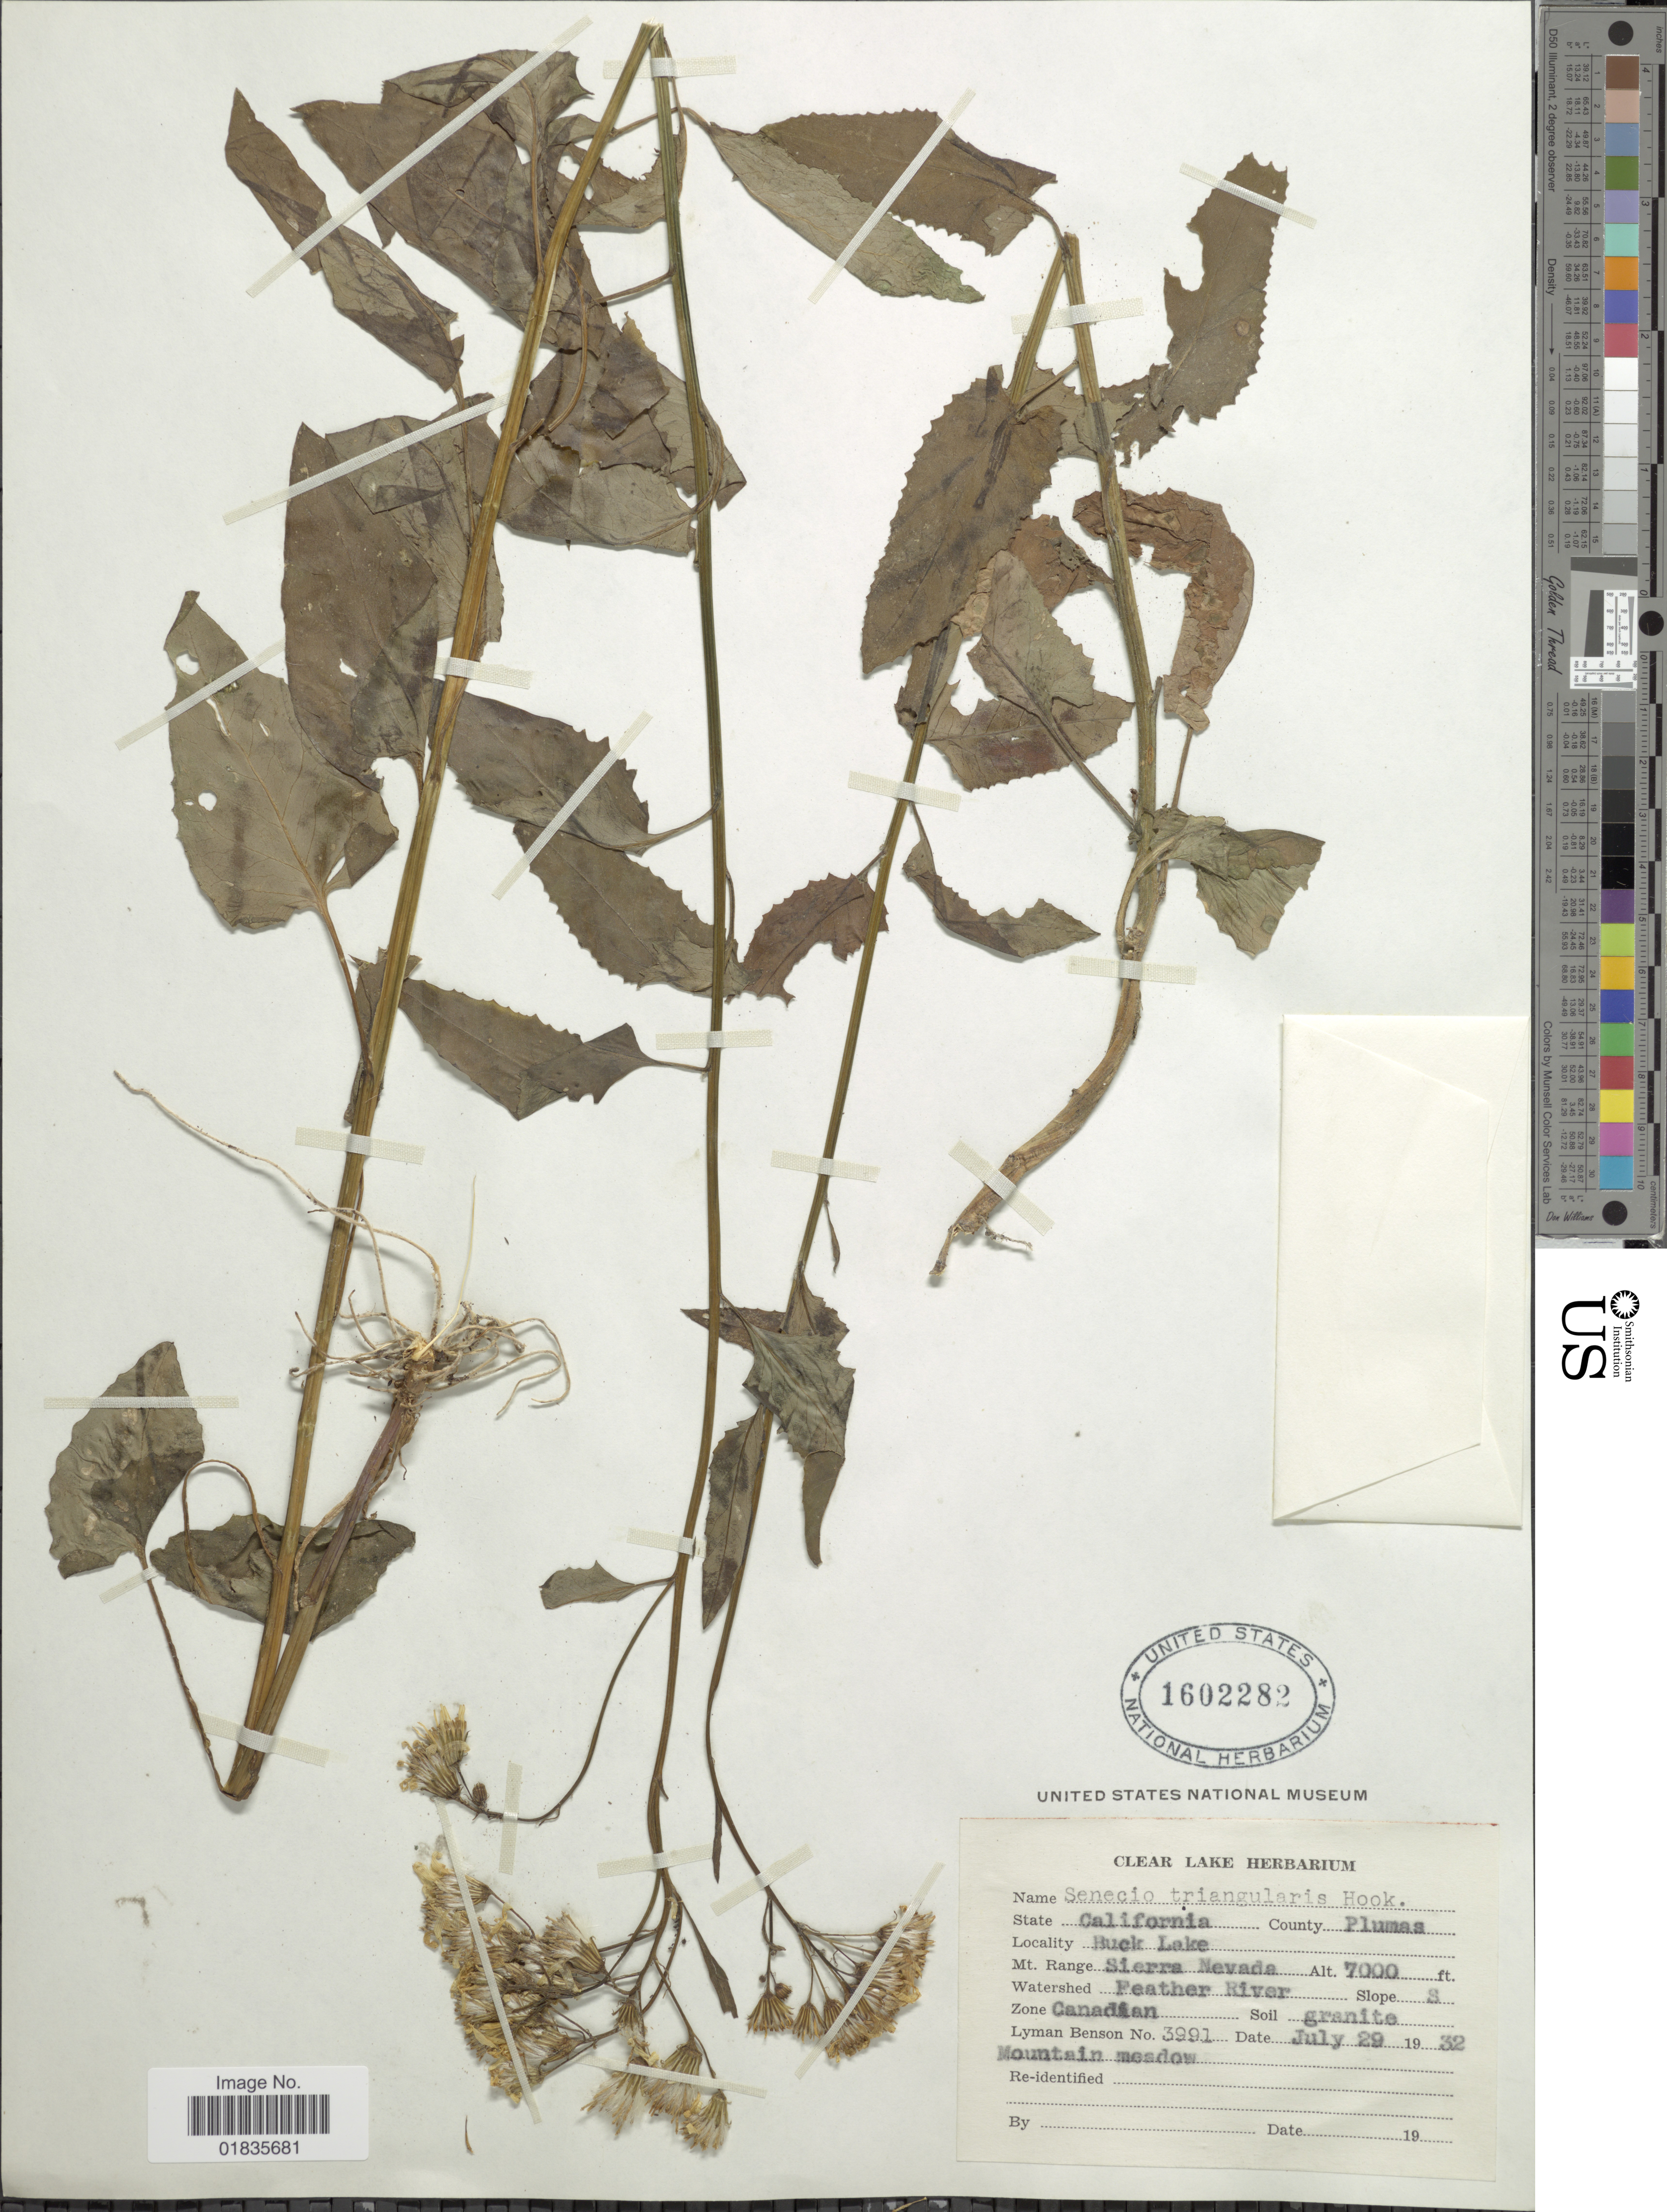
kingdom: Plantae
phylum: Tracheophyta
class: Magnoliopsida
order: Asterales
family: Asteraceae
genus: Senecio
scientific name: Senecio tricephalus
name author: Klatt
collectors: L. D. Benson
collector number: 3991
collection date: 1932-07-29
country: United States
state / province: California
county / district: Plumas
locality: Plumas County, Buck Lake, Mt. Range Sierra Nevada, watershed Feather River.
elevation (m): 2134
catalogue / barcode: US 1602282